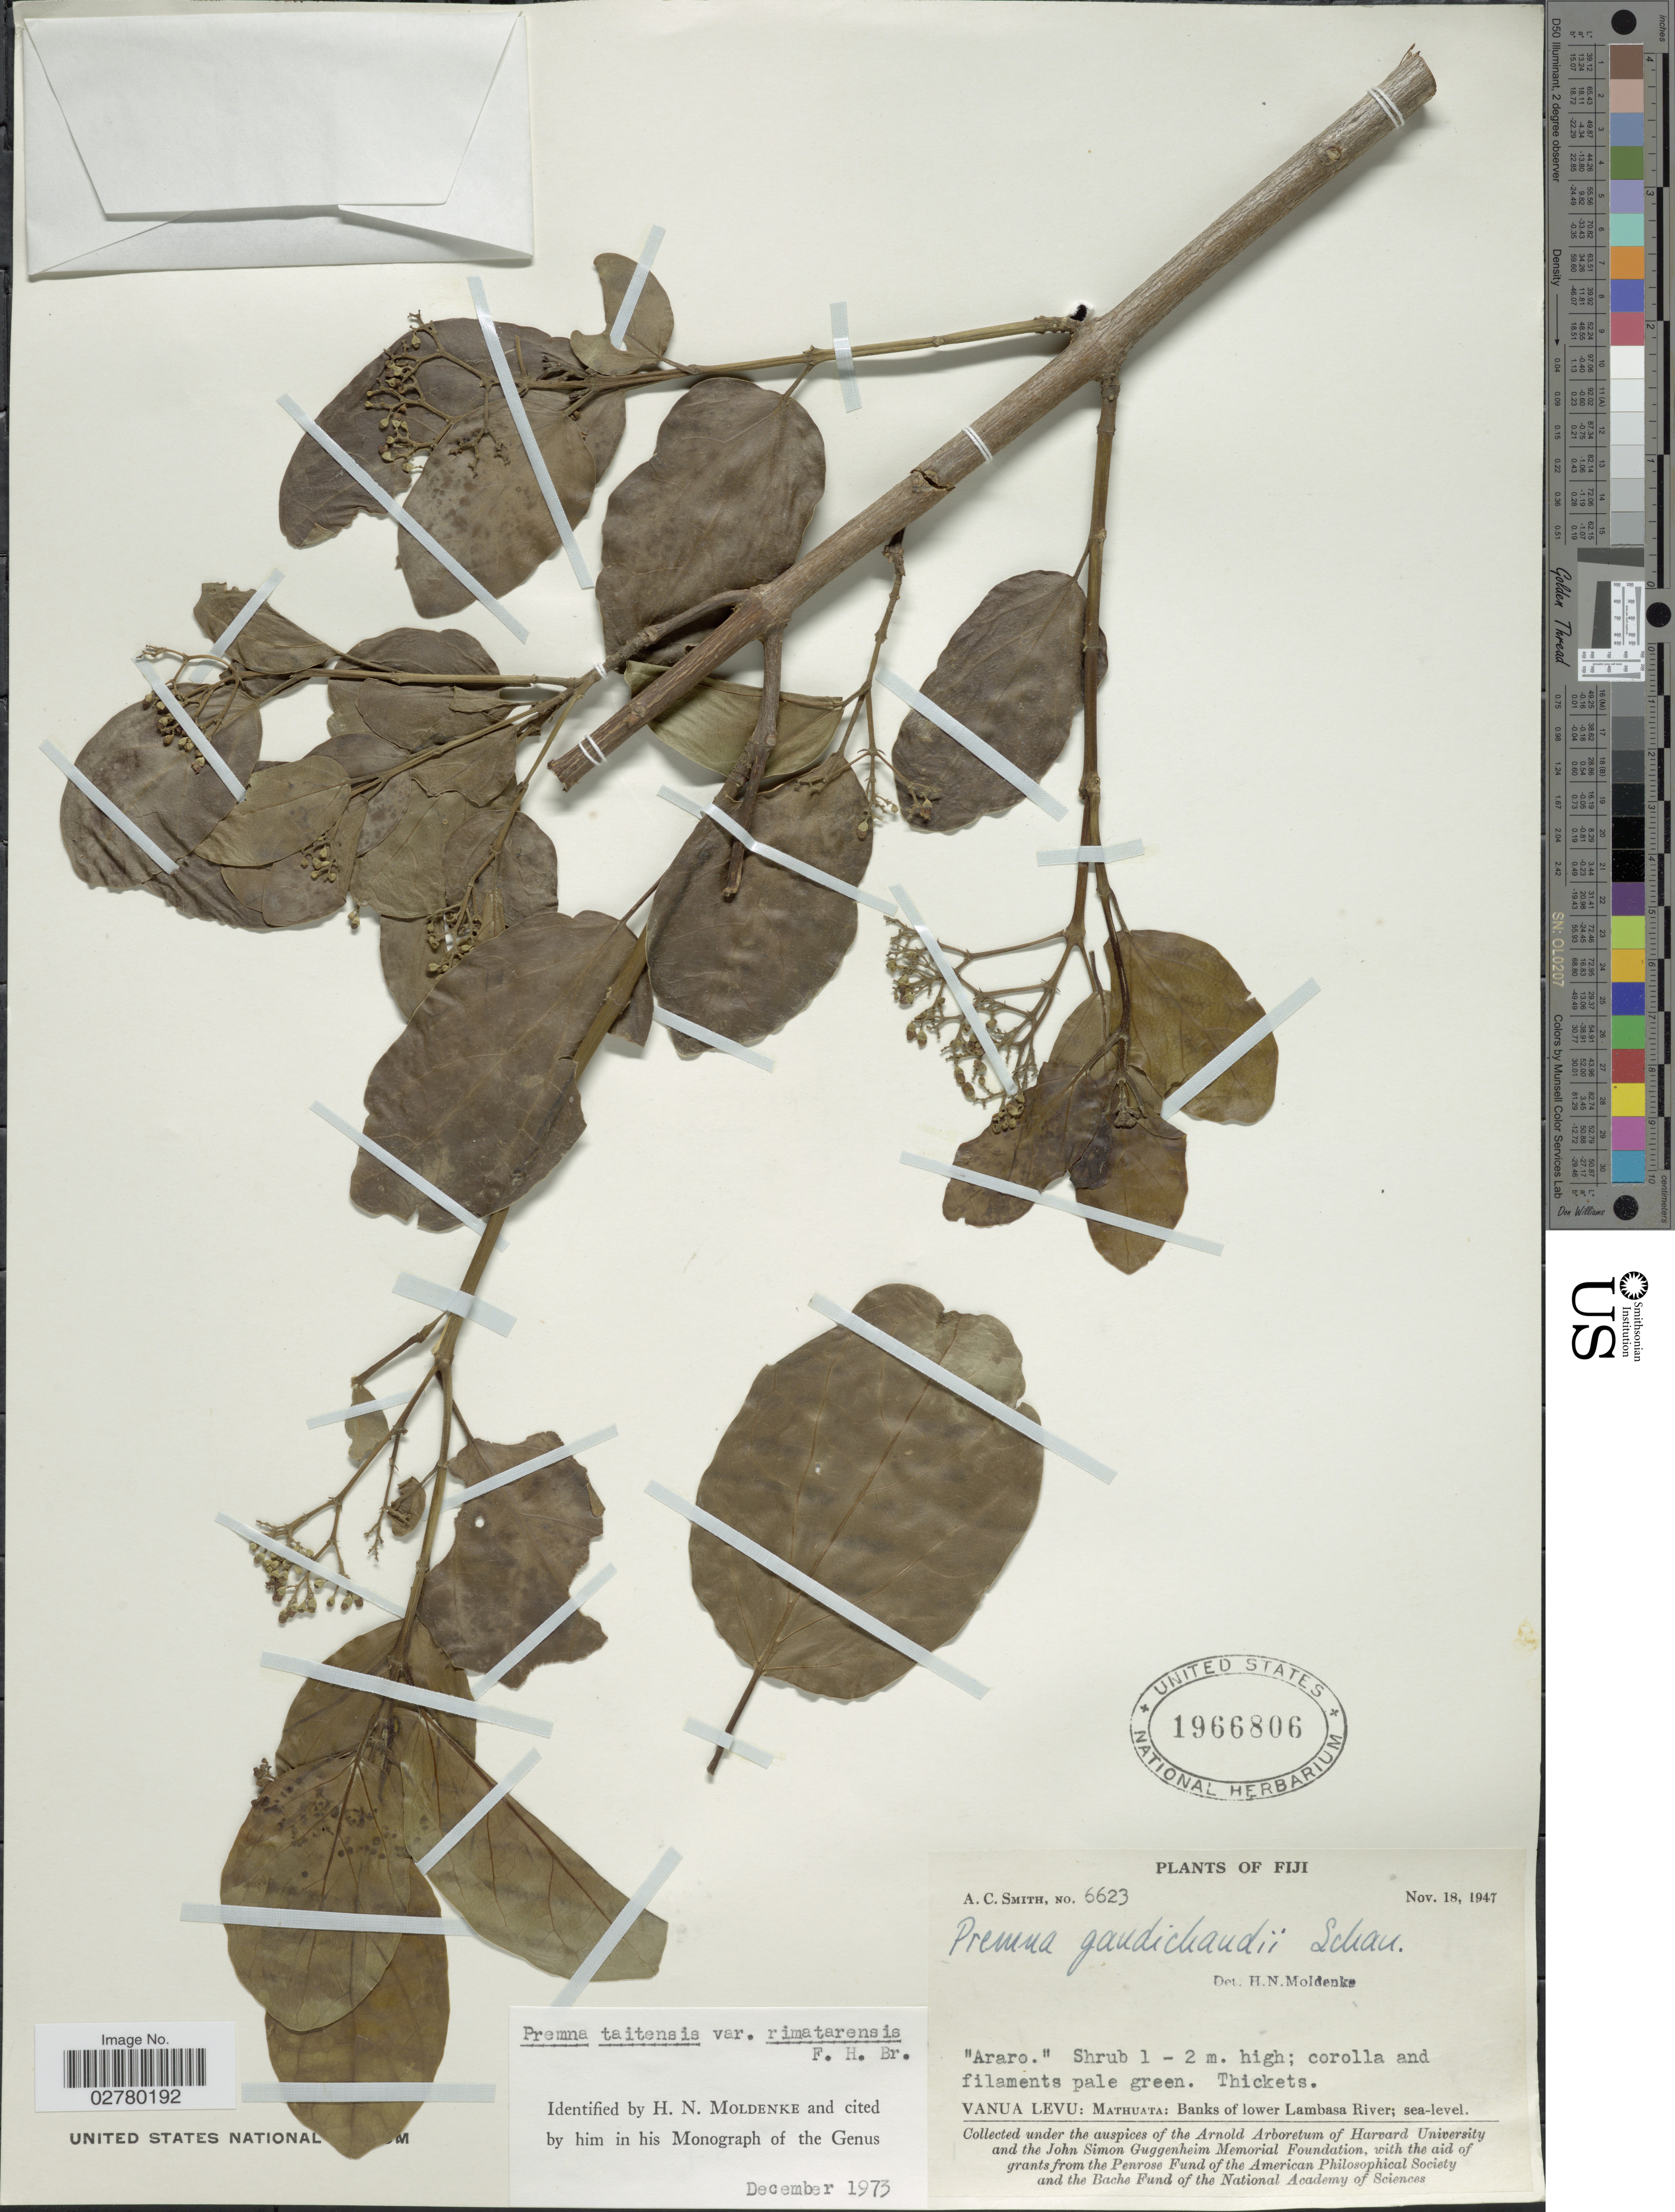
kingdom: Plantae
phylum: Tracheophyta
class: Magnoliopsida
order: Lamiales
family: Lamiaceae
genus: Premna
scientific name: Premna taitensis var. rimatarensis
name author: F. Br.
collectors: A. C. Smith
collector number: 6623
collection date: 1947-11-18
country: Fiji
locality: Vanua Levu: Mathuata: Banks of lower Lambasa River.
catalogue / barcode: US 1966806